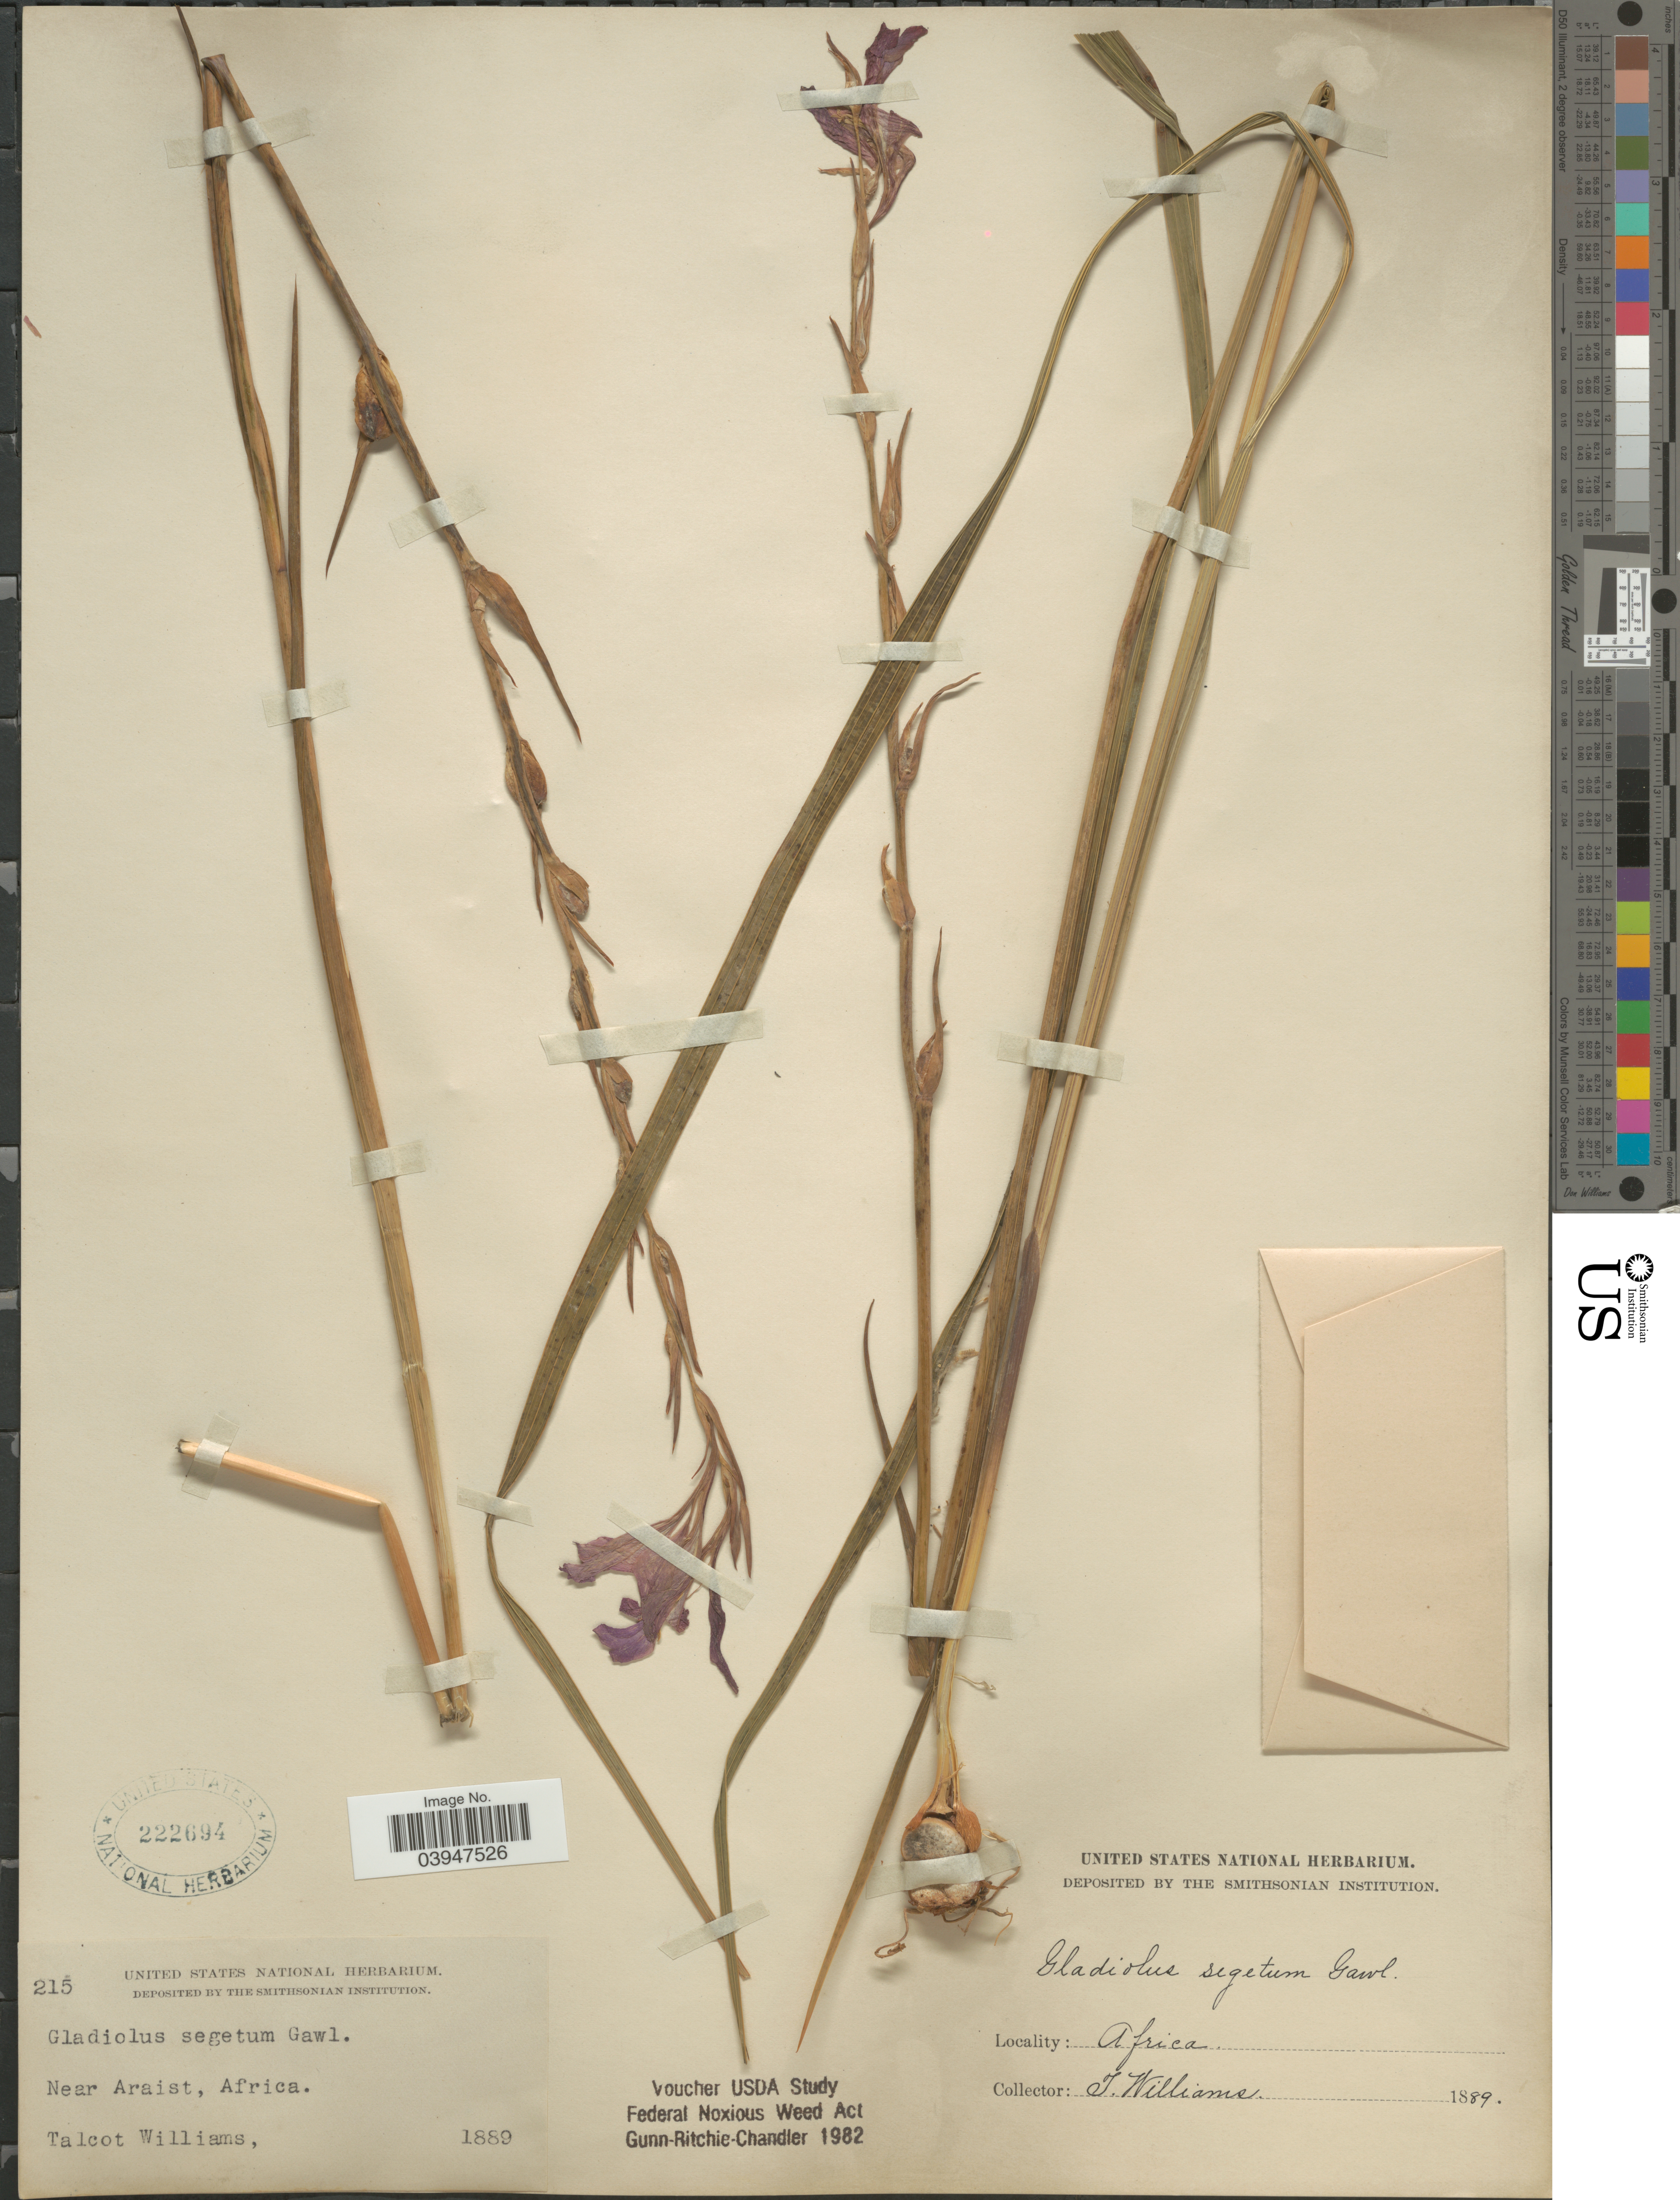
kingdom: Plantae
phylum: Tracheophyta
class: Liliopsida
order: Asparagales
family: Iridaceae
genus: Gladiolus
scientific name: Gladiolus segetum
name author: Ker Gawl.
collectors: T. Williams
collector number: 215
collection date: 1889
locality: Near Araist, Africa.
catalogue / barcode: US 222694